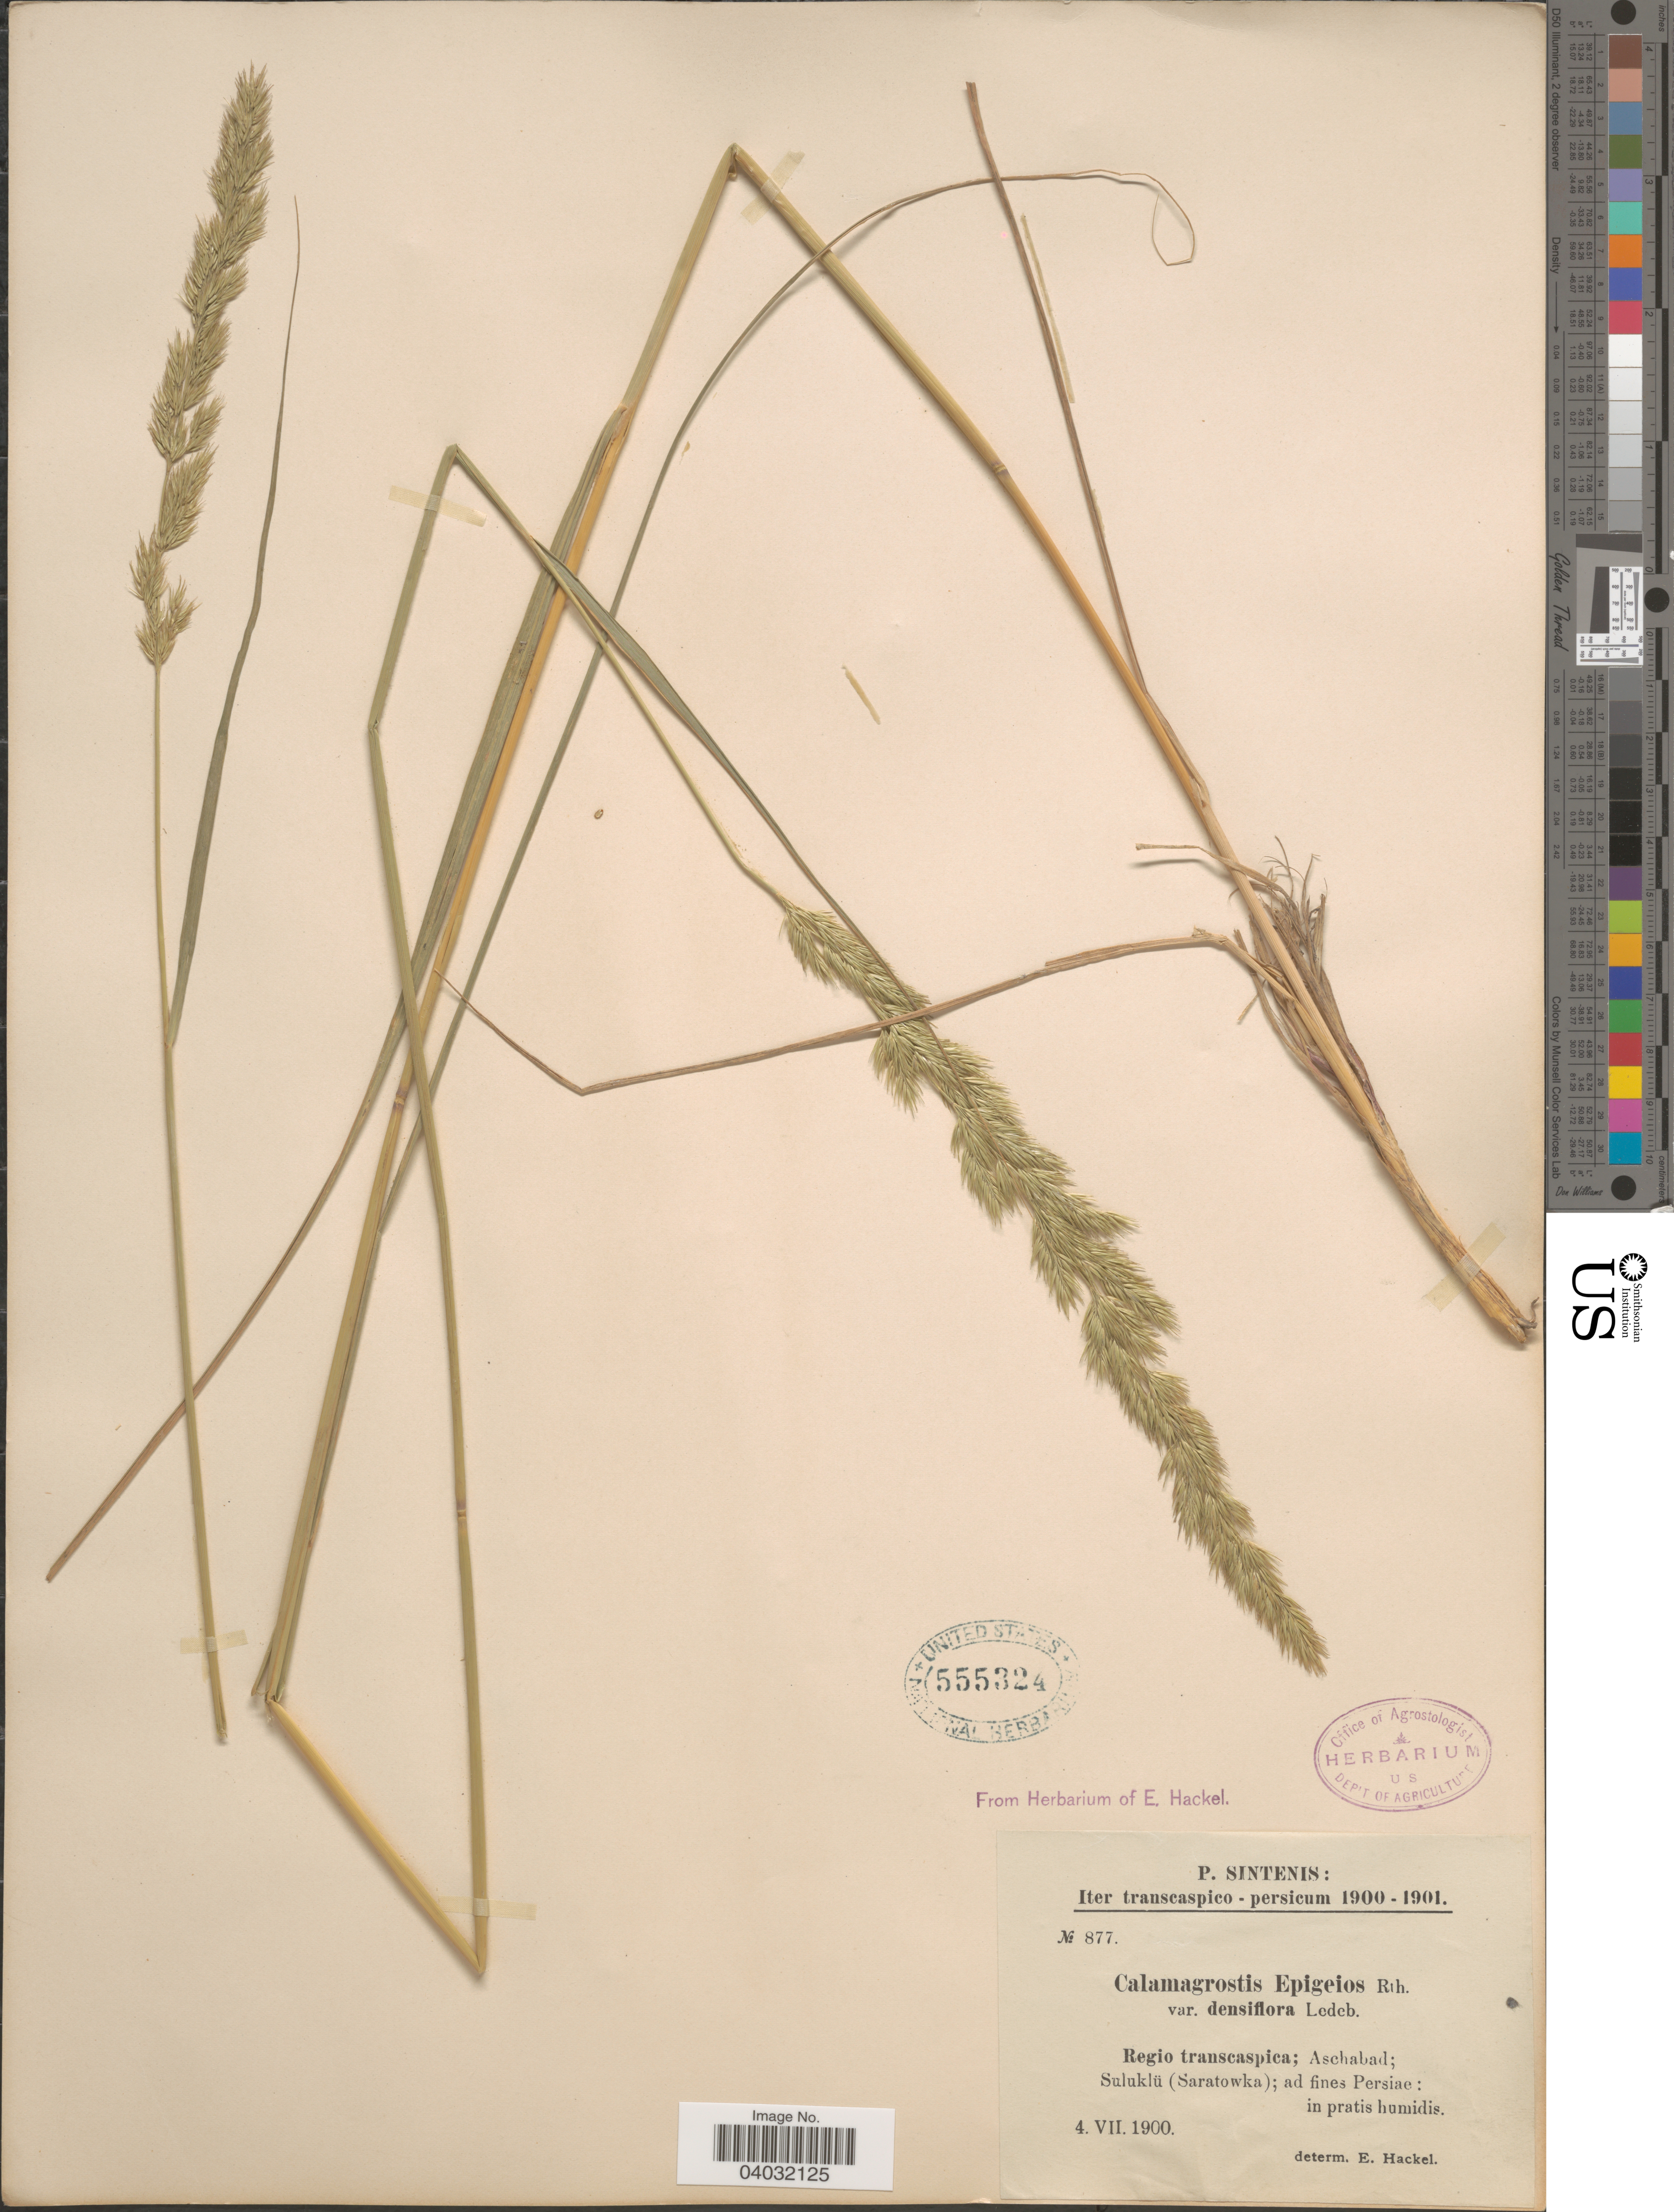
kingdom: Plantae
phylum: Tracheophyta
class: Liliopsida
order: Poales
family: Poaceae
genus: Calamagrostis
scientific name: Calamagrostis epigeios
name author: (L.) Roth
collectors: P. Sintenis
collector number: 877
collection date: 1900-07-04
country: Iran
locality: Regio transcapica; Aschabad; Suluklü (Saratowka); ad fines Persiae.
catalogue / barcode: US 555324